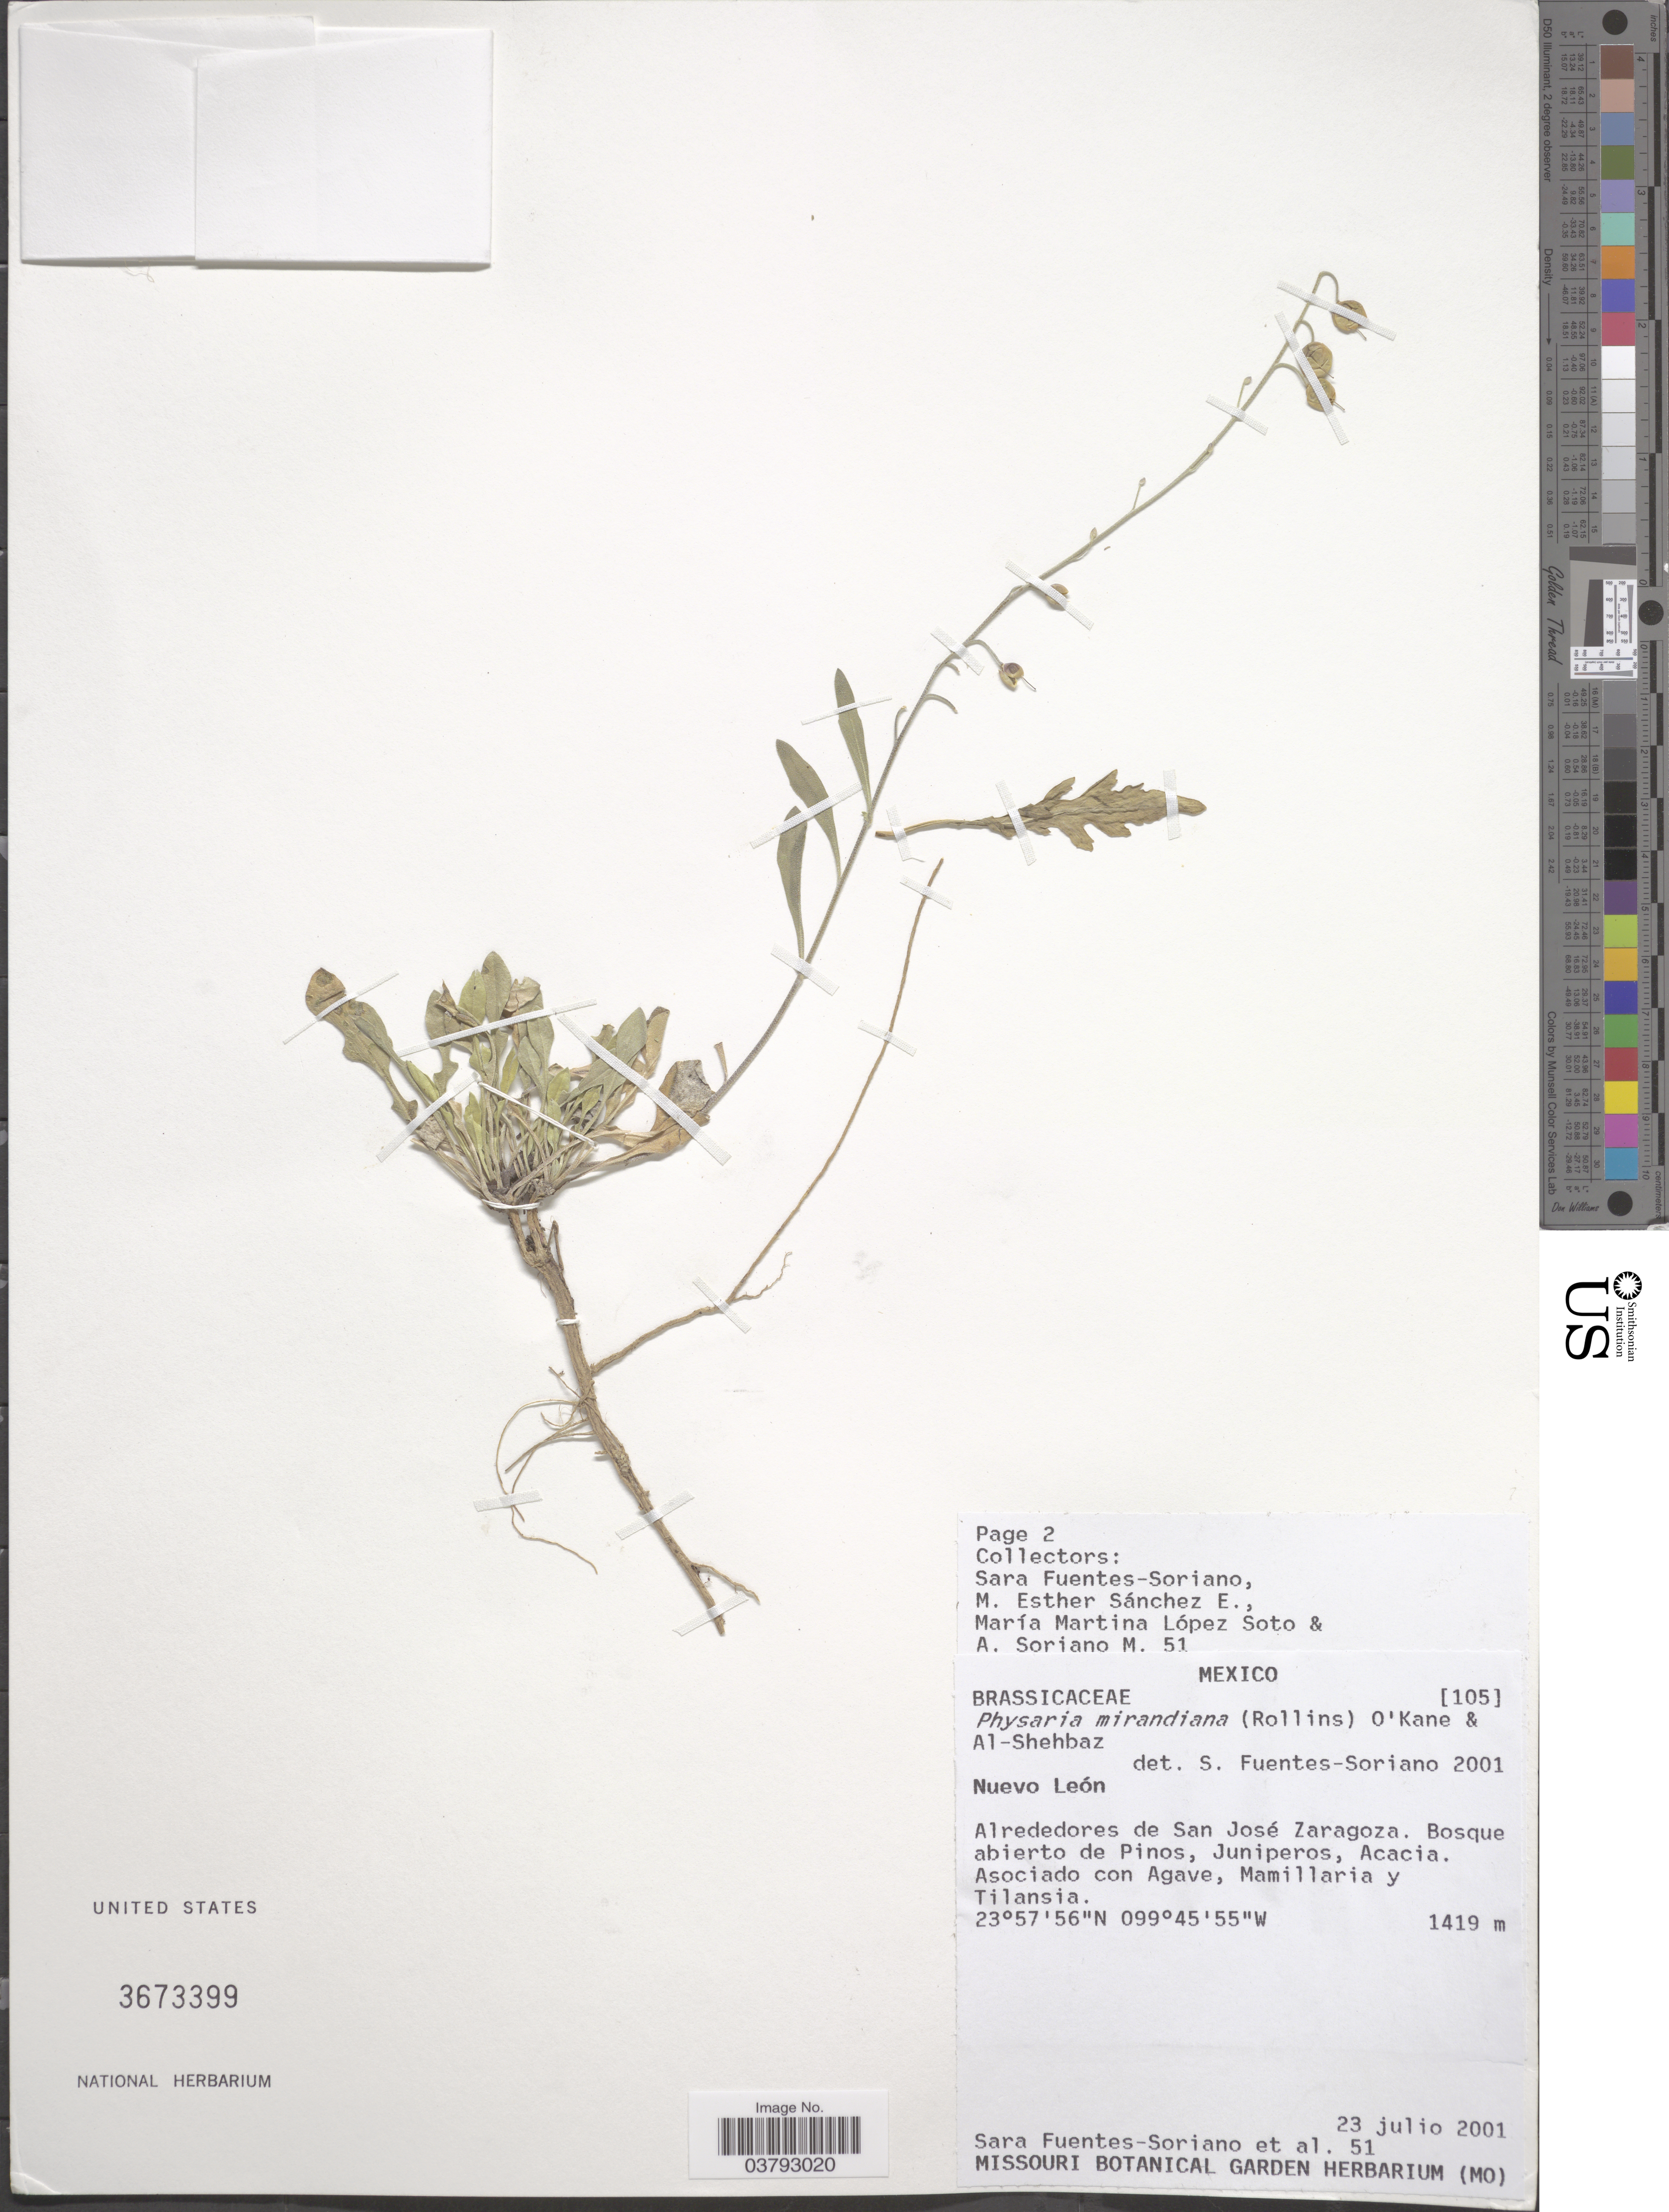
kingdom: Plantae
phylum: Tracheophyta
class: Magnoliopsida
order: Brassicales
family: Brassicaceae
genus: Physaria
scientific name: Physaria mirandiana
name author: (Rollins) O'Kane & Al-Shehbaz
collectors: S. Fuentes-Soriano, M. Sánchez, M. Lopéz & A. Soriano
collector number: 51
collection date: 2001-07-23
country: Mexico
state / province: Nuevo León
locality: Alrededores de San José Zaragoza.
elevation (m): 1419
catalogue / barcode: US 3673399